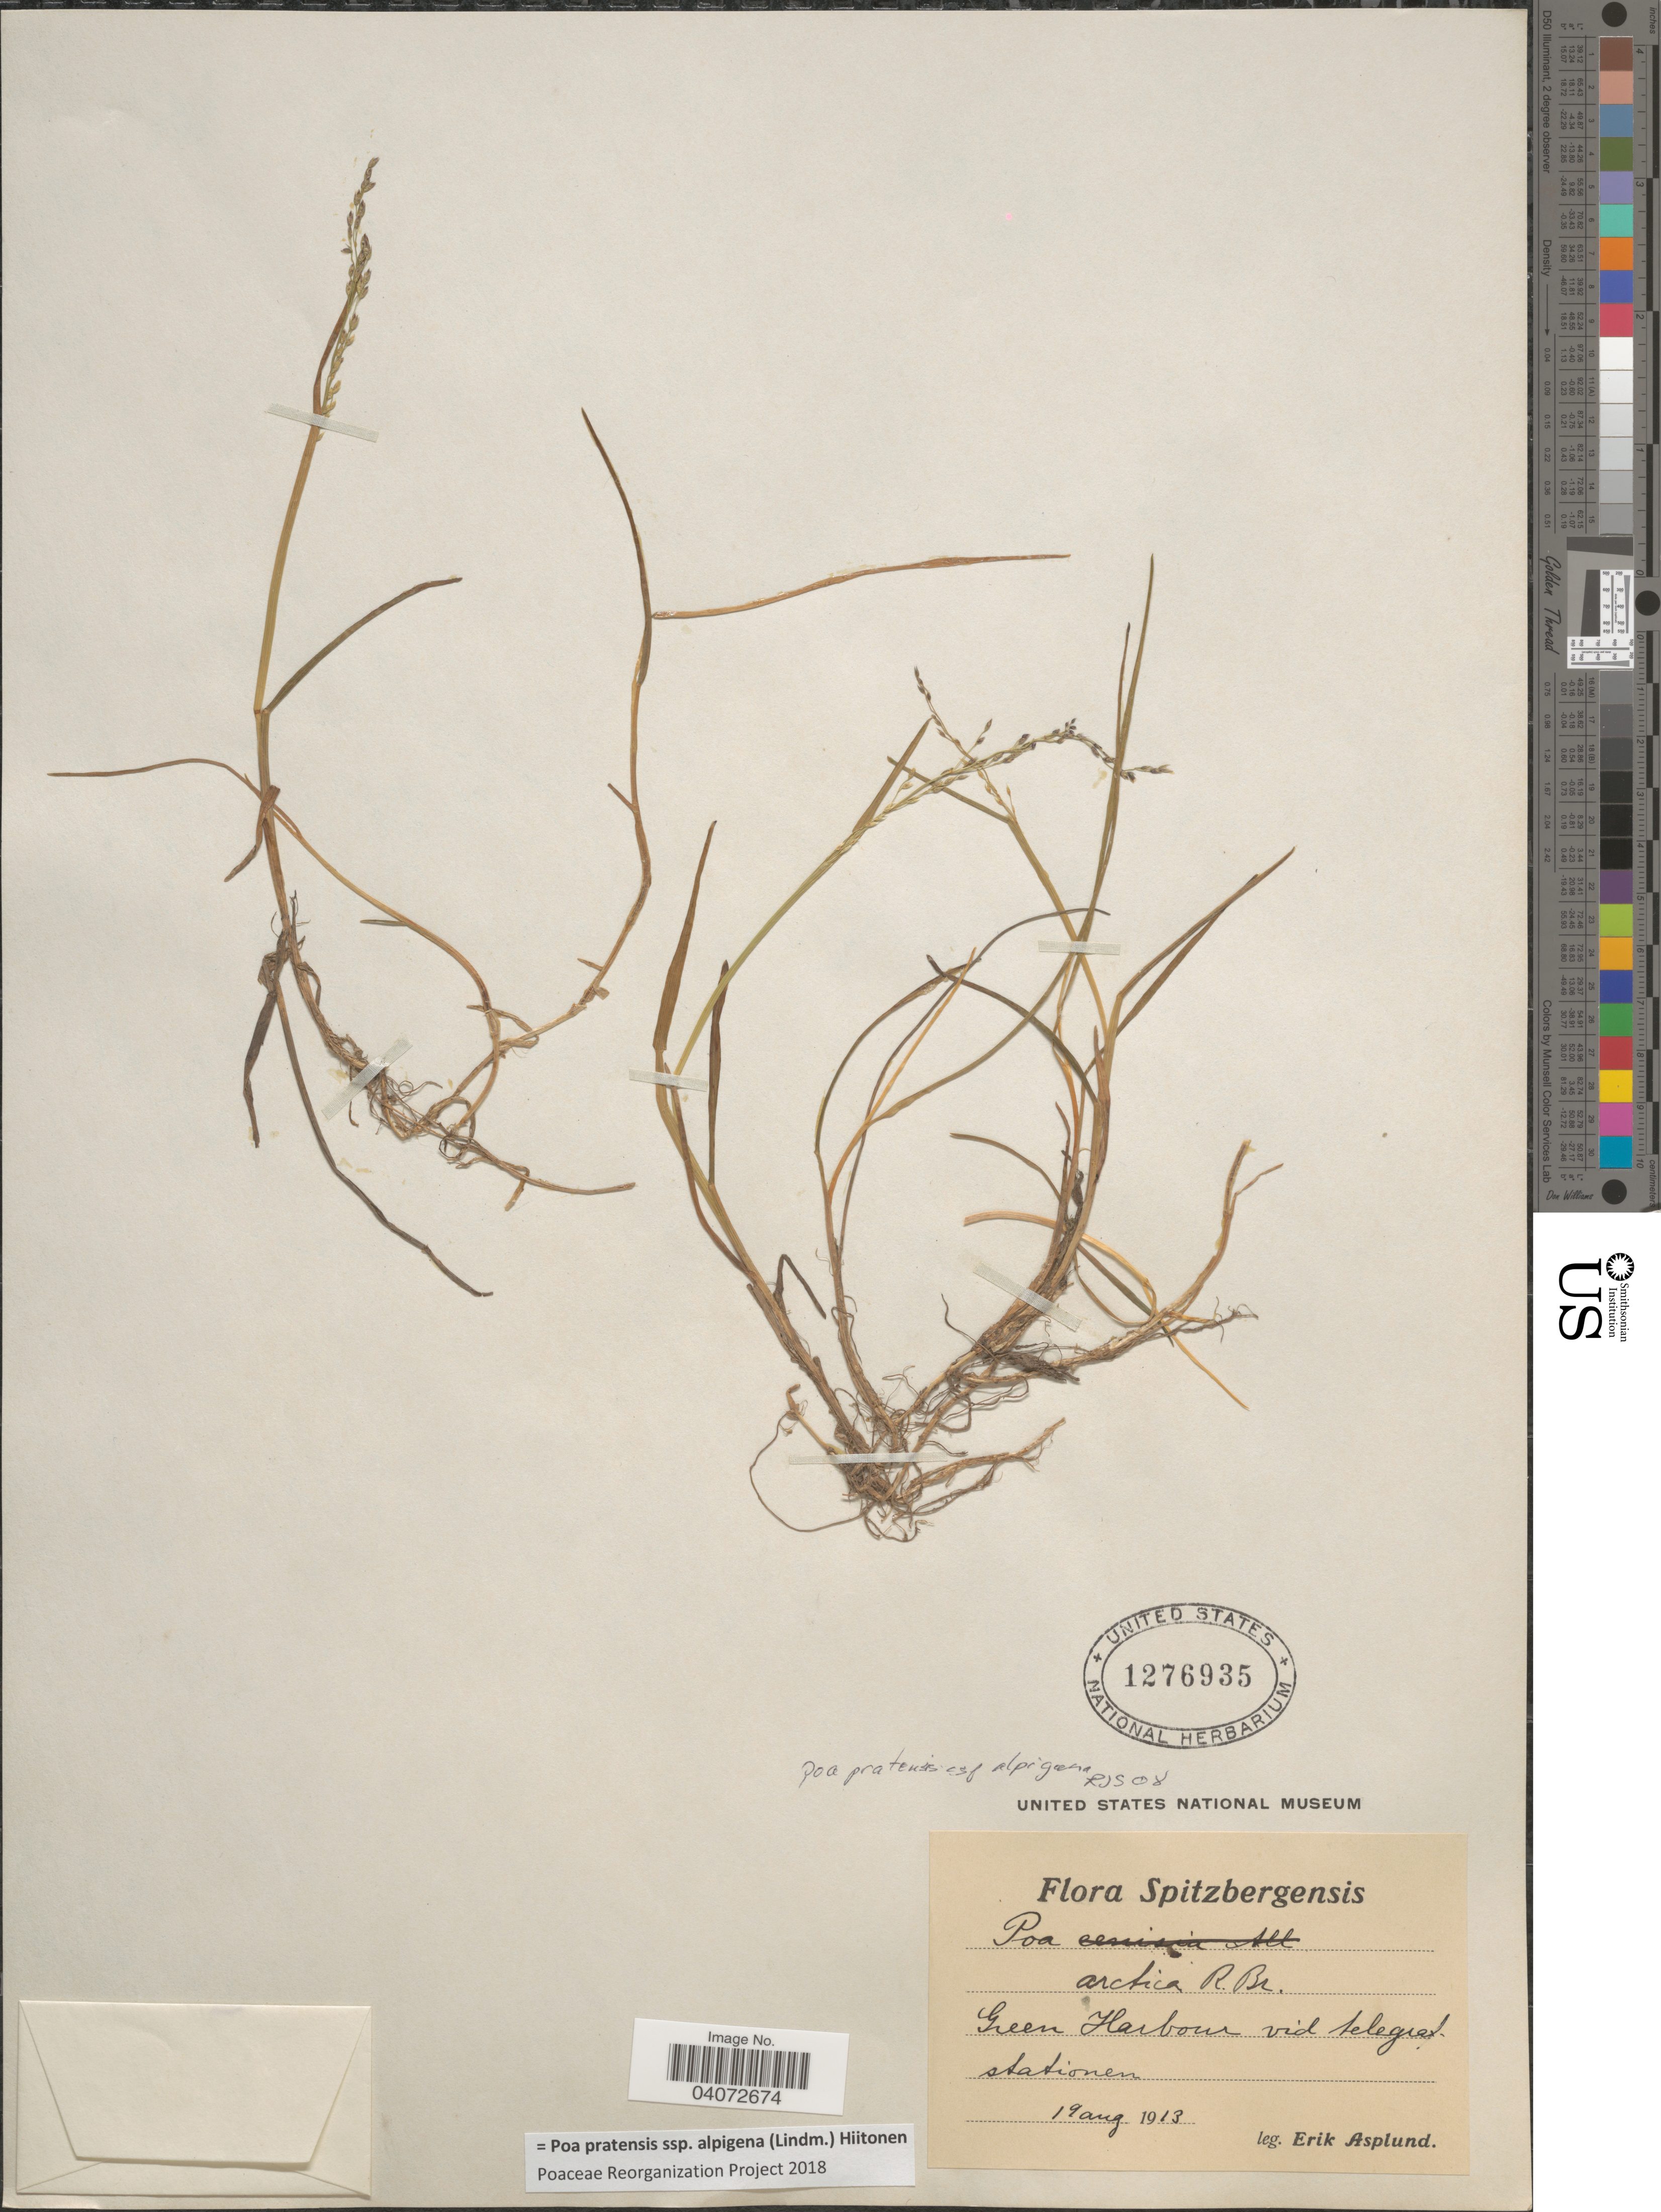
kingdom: Plantae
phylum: Tracheophyta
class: Liliopsida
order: Poales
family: Poaceae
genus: Poa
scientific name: Poa pratensis subsp. alpigena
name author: (Lindm.) Hiitonen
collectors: E. Asplund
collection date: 1913-08-19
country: Norway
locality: Spizbergensis. Green Harbour vid telegraf stationen.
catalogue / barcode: US 1276935